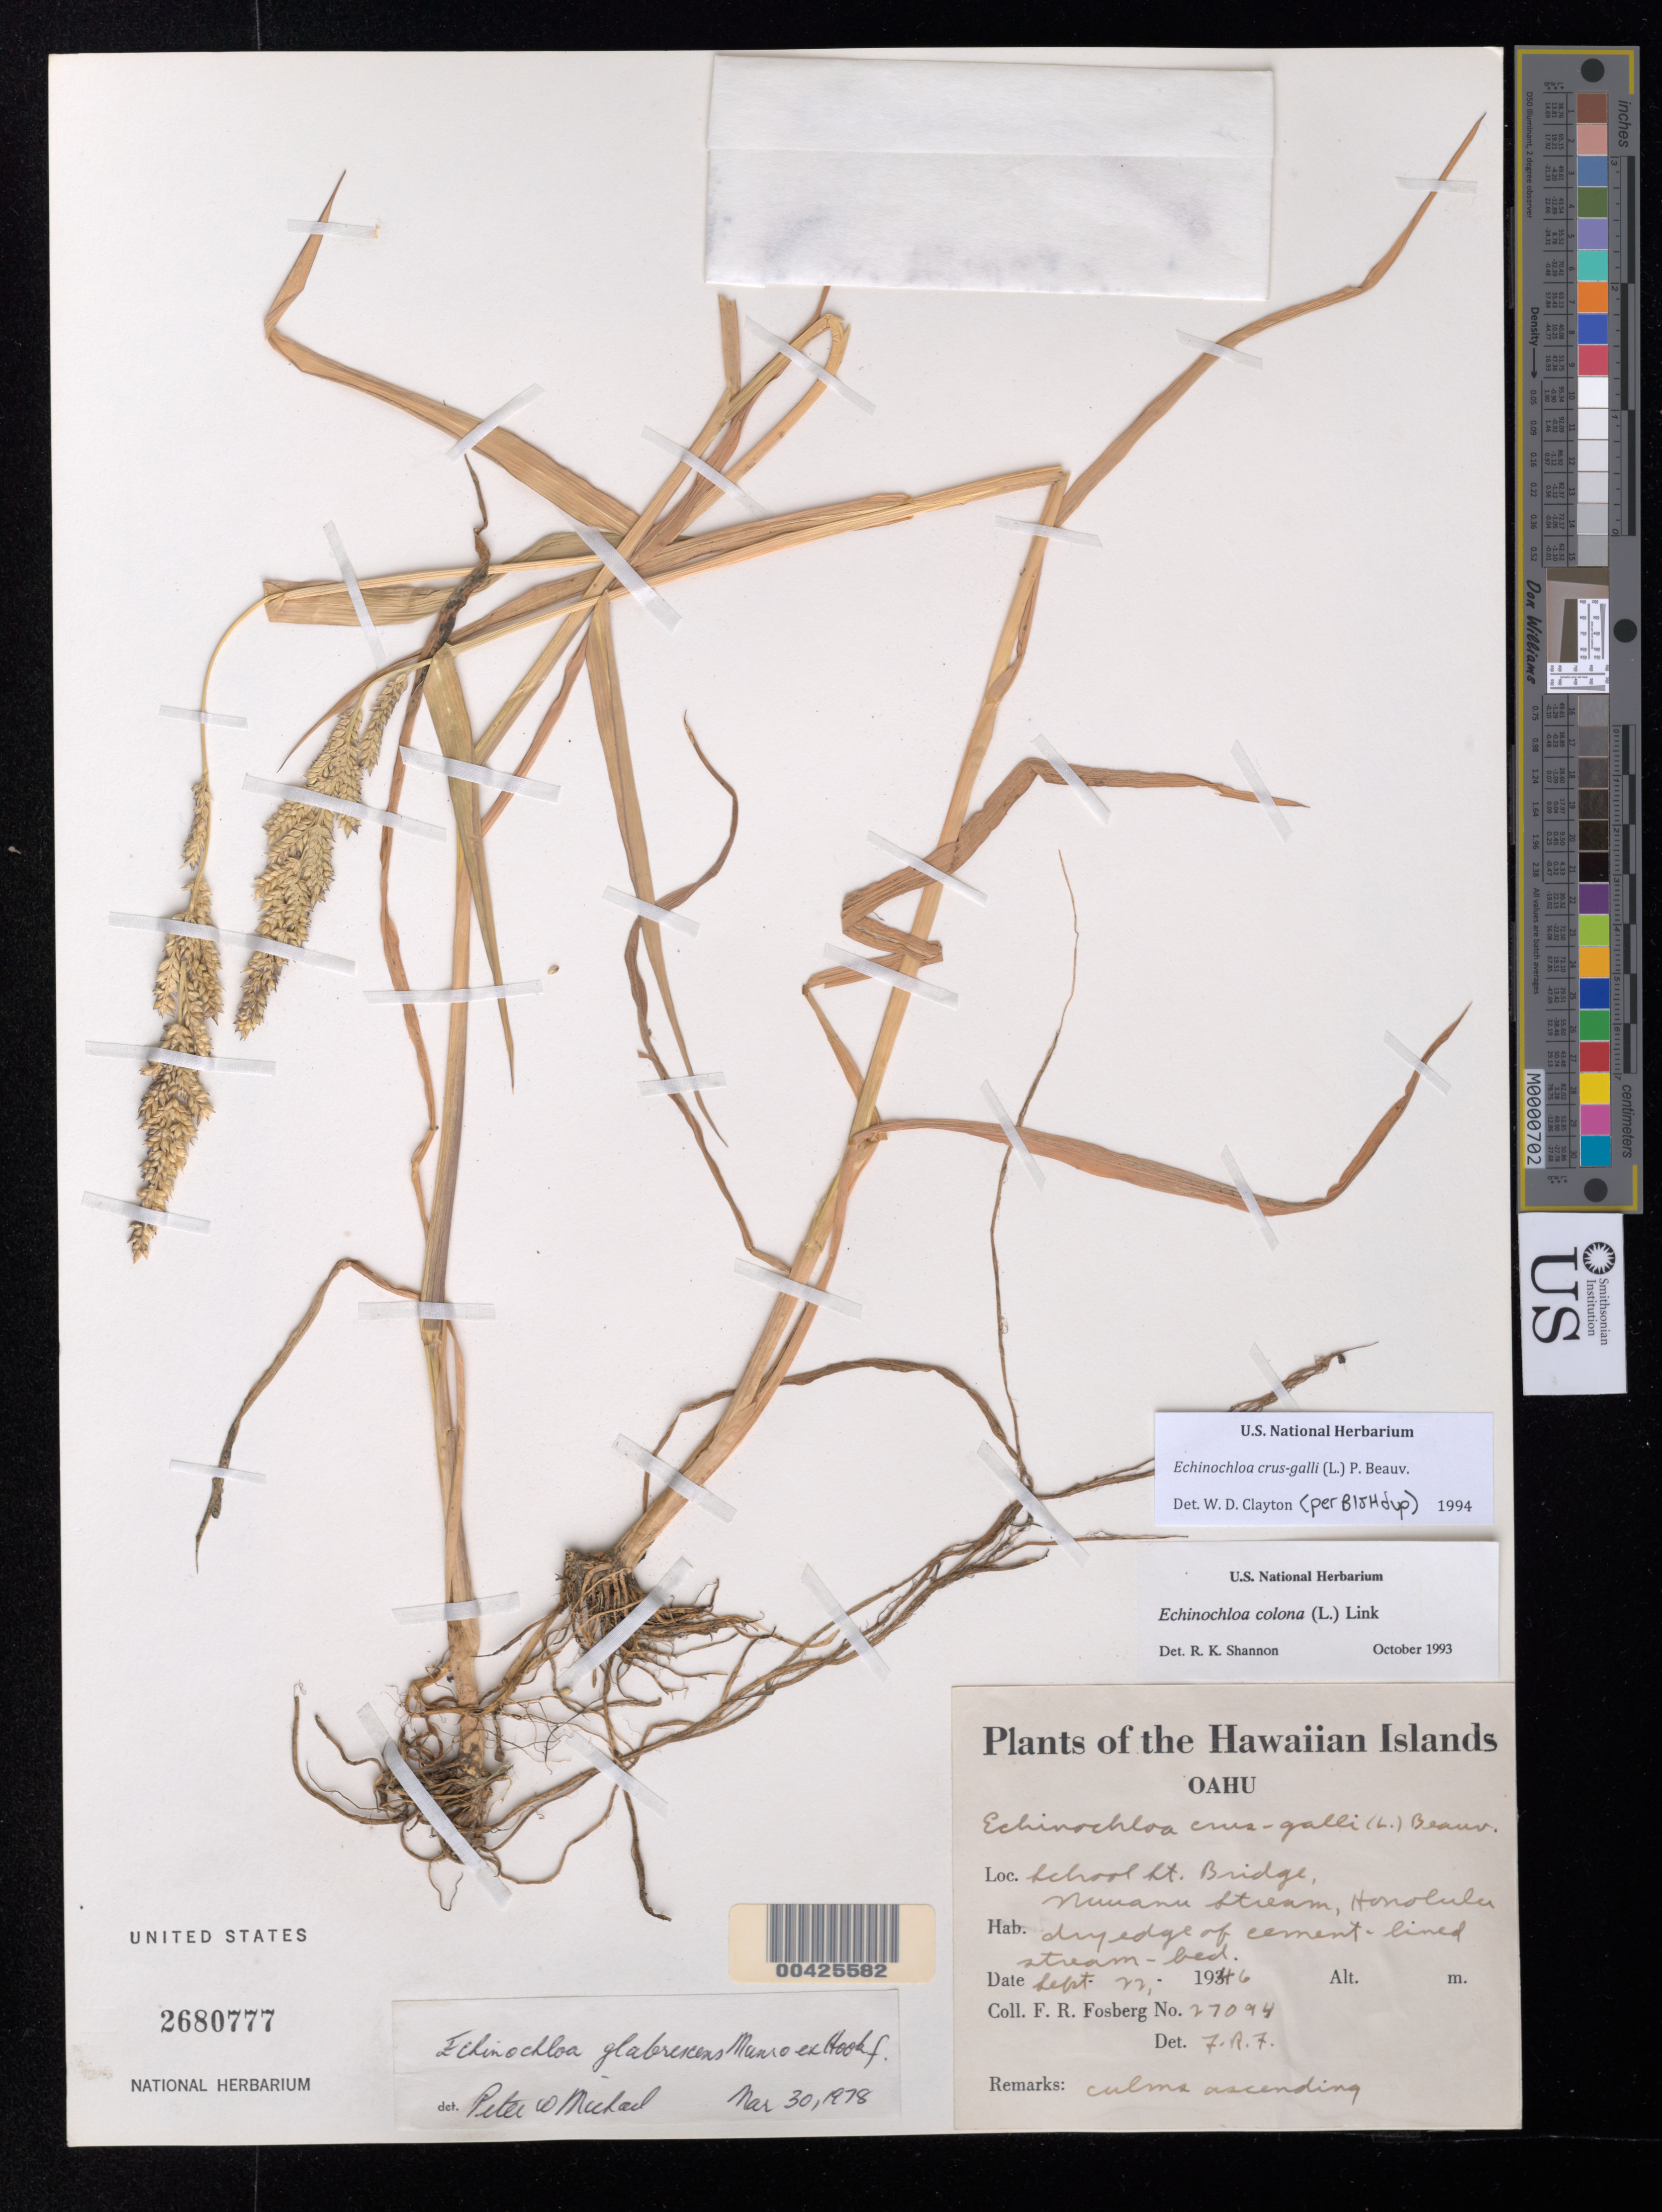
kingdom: Plantae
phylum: Tracheophyta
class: Liliopsida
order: Poales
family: Poaceae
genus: Echinochloa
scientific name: Echinochloa crus-galli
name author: (L.) P. Beauv.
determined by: Clayton, W. D.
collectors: F. R. Fosberg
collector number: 27094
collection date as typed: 22 Sep 1946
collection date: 1946-09-22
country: United States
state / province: Hawaii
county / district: Honolulu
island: Oahu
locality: School Street Bridge, Nuuanu Stream, Honolulu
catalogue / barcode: US 2680777